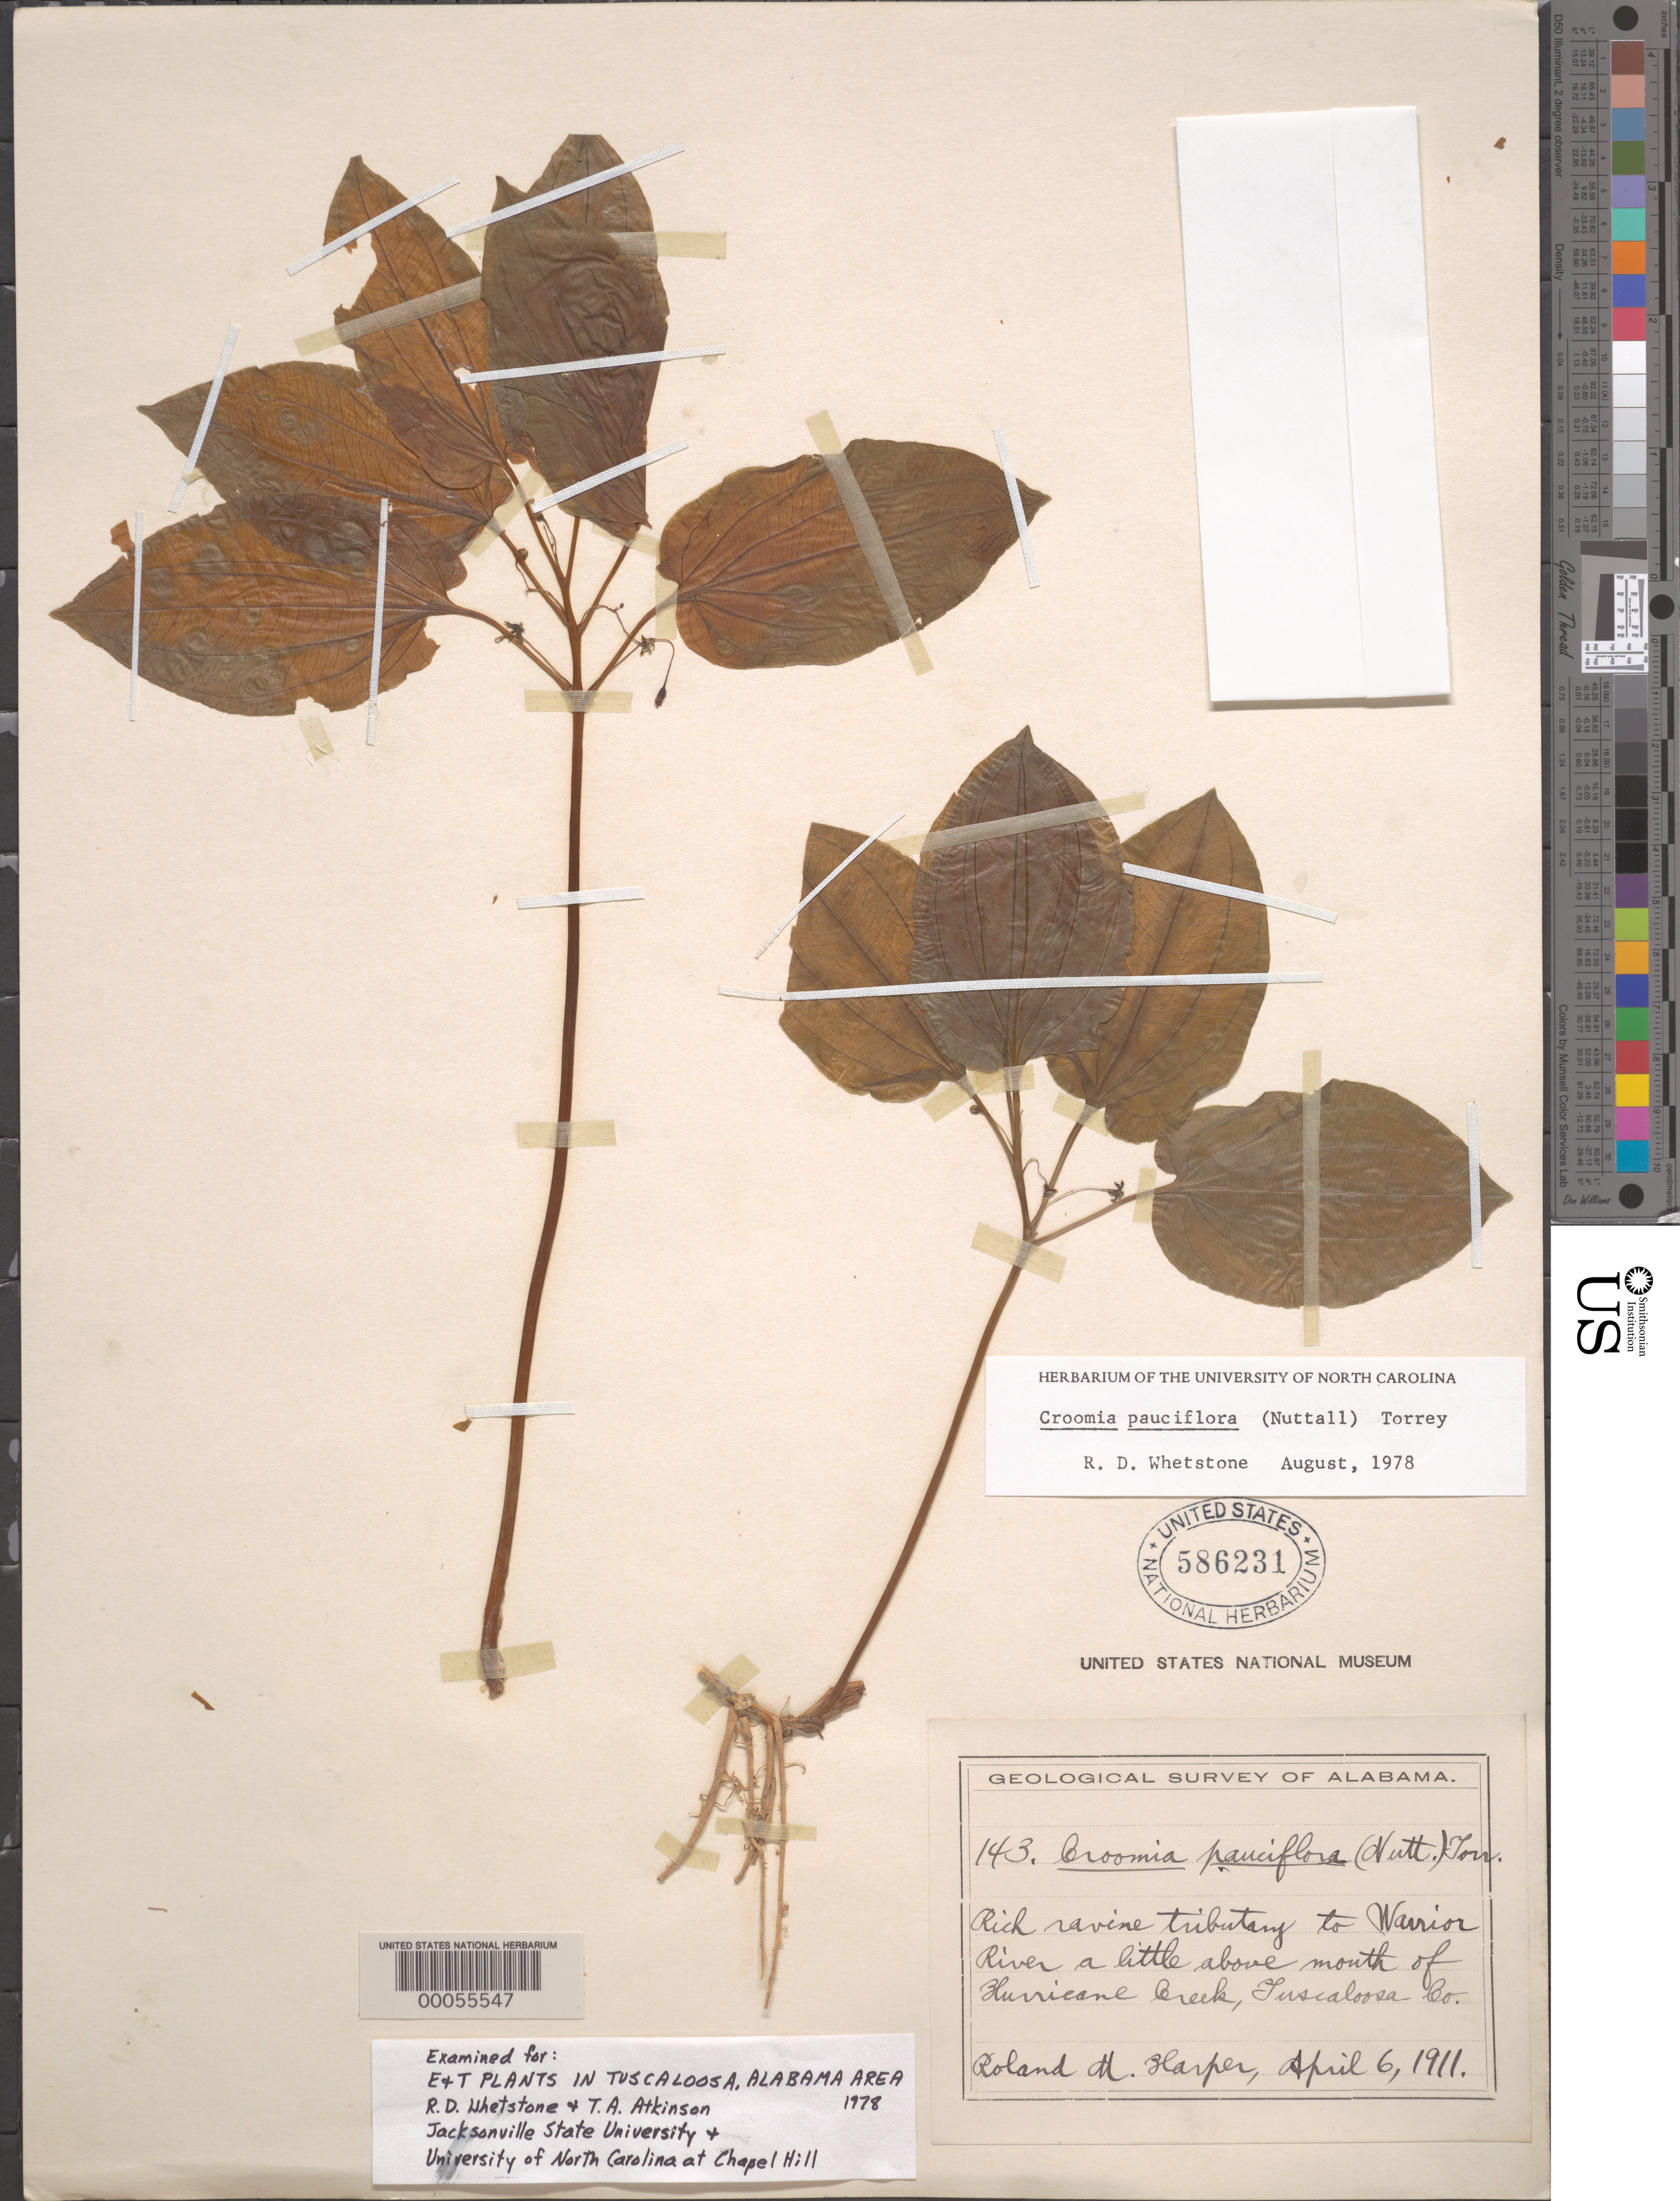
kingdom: Plantae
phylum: Tracheophyta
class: Liliopsida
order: Pandanales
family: Stemonaceae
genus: Croomia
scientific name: Croomia pauciflora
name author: (Nutt.) Torr.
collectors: R. H. Harper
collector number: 143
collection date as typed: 06 Apr 1911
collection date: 1911-04-06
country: United States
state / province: Alabama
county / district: Tuscaloosa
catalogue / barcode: US 586231